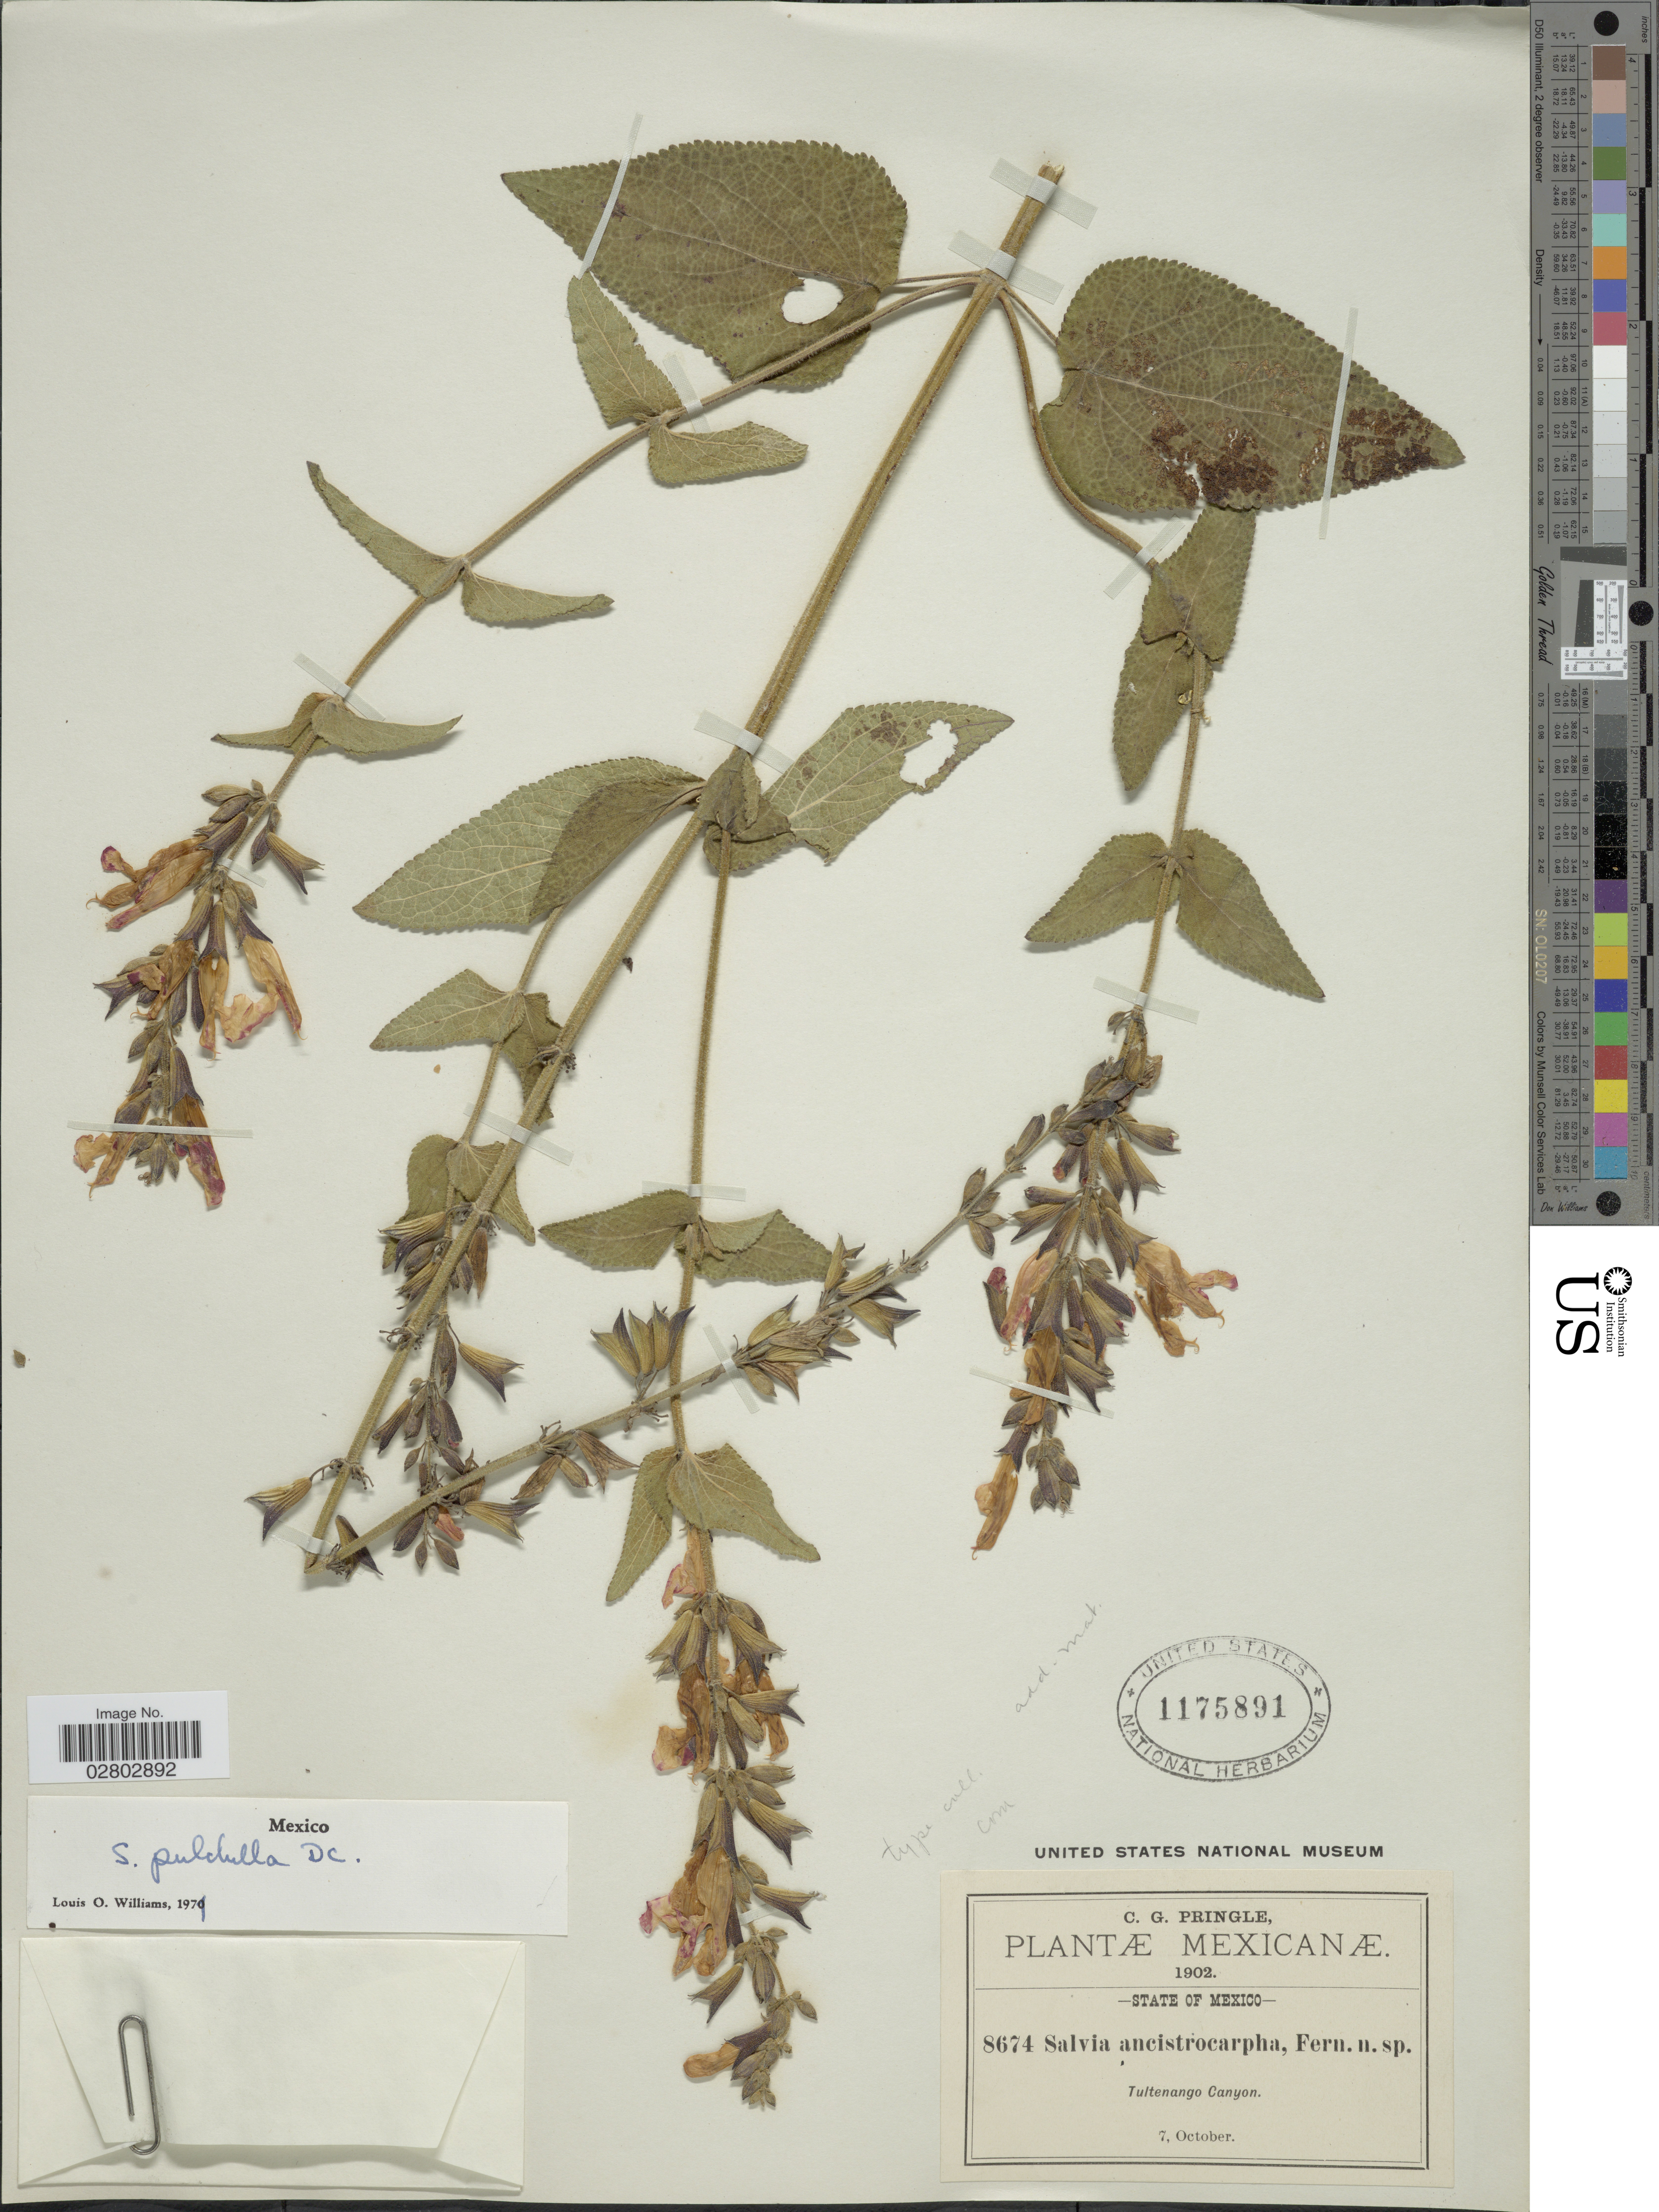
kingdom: Plantae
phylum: Tracheophyta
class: Magnoliopsida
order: Lamiales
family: Lamiaceae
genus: Salvia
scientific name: Salvia pulchella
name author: DC.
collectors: C. G. Pringle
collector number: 8674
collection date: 1902-10-07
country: Mexico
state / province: México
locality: State of Mexico, Tultenango Canyon.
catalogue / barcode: US 1175891